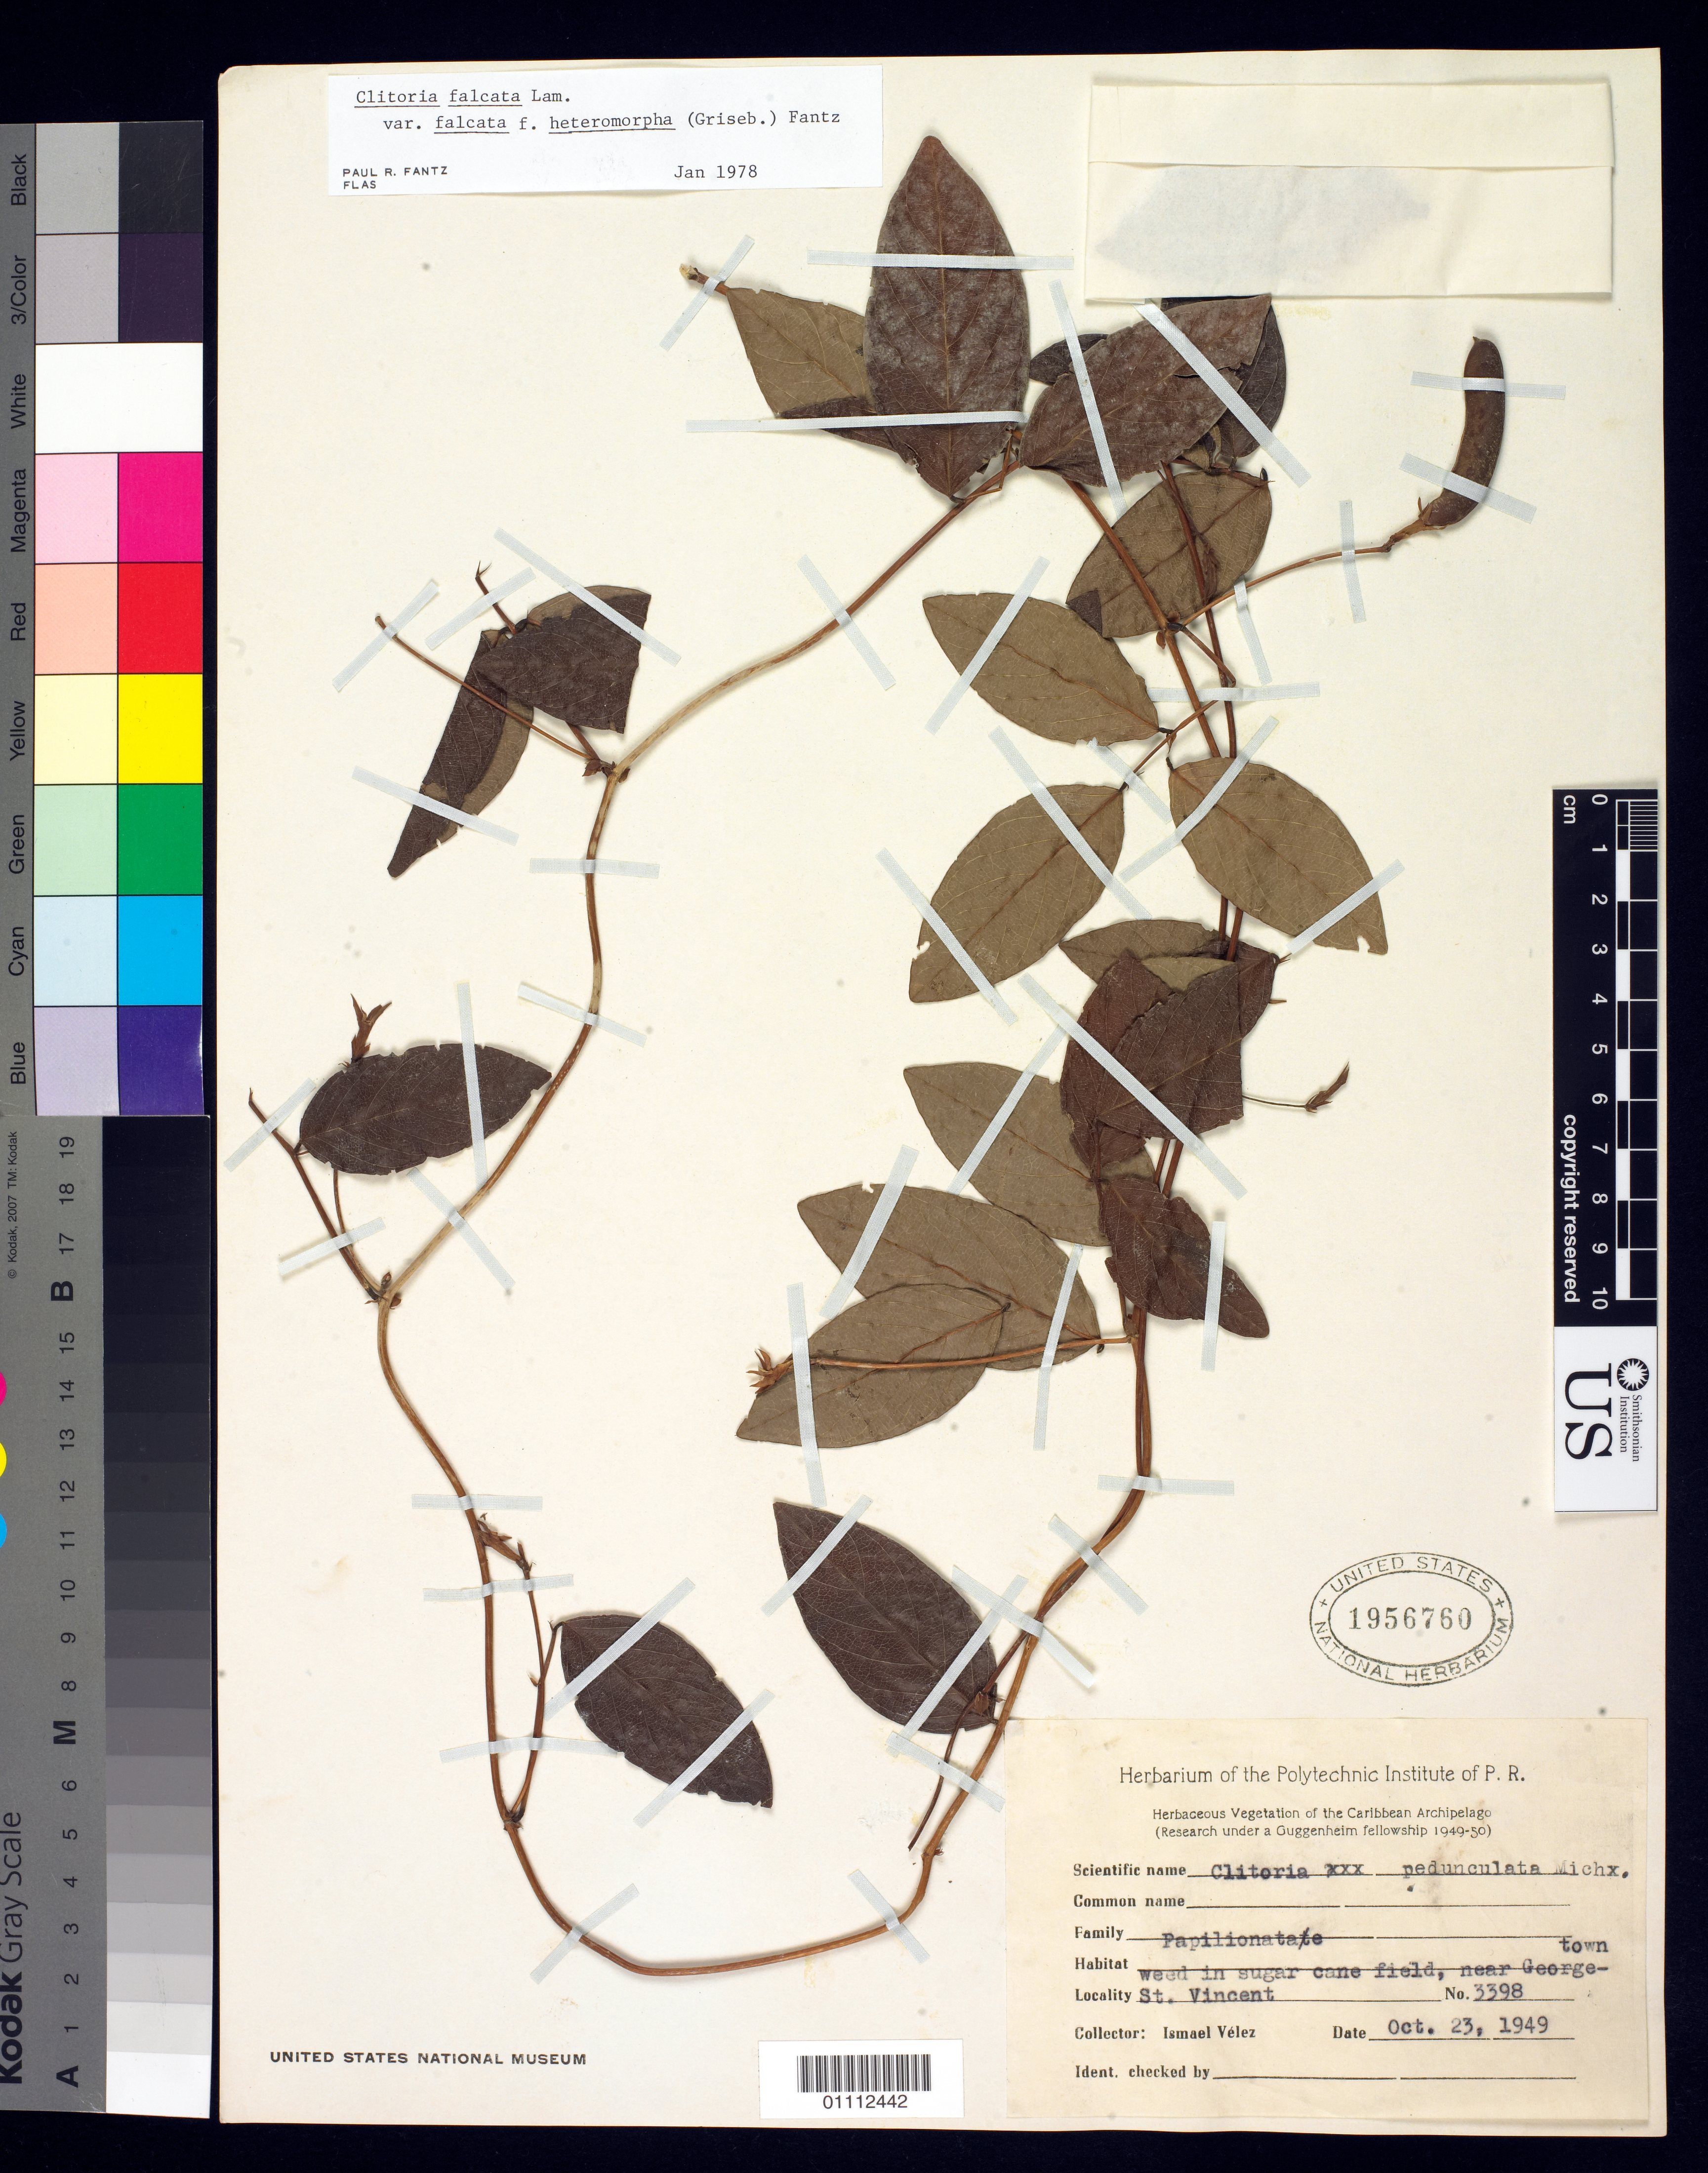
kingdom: Plantae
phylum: Tracheophyta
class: Magnoliopsida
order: Fabales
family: Fabaceae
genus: Clitoria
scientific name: Clitoria falcata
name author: Lam.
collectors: I. Vélez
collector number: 3398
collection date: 1949-10-23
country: St. Vincent - Grenadines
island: St. Vincent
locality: Georgetown.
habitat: Weed in surgar cane field.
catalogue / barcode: US 1956760